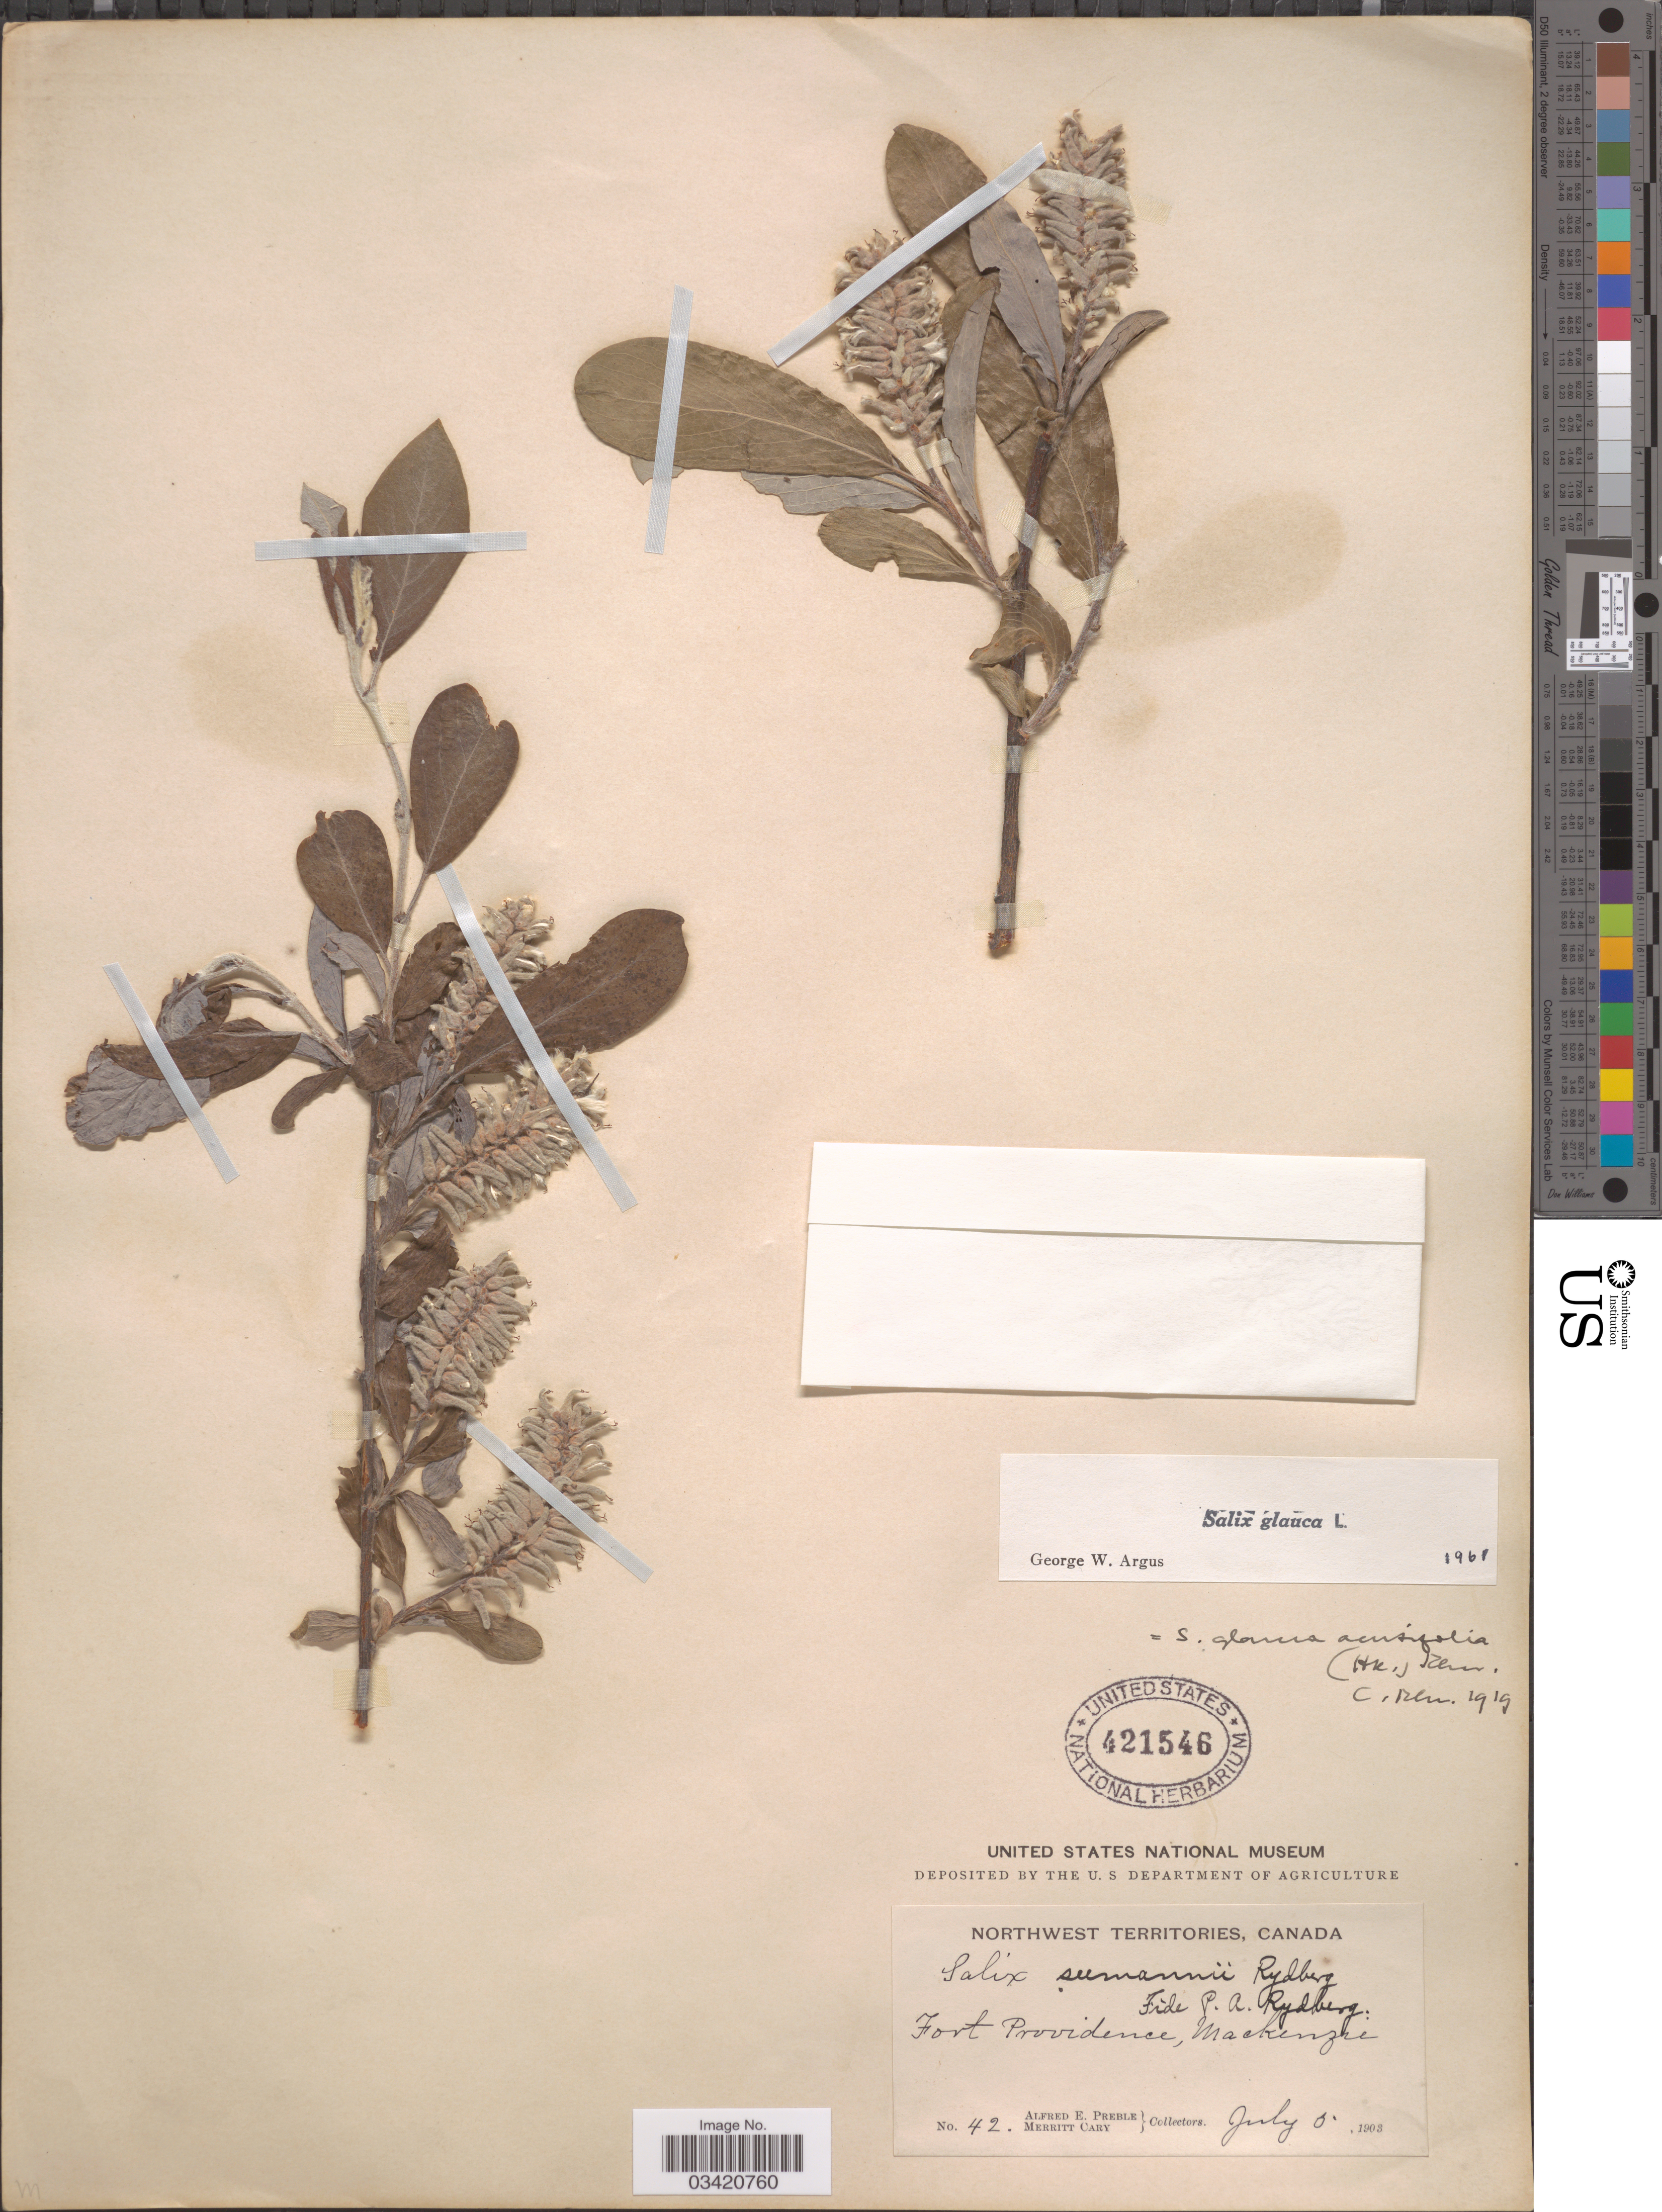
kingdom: Plantae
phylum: Tracheophyta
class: Magnoliopsida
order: Malpighiales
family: Salicaceae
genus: Salix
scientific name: Salix glauca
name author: L.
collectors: A. Preble & M. Cary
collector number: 42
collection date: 1903-07-05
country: Canada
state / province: Northwest Territories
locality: Fort Providence, Mackenzie.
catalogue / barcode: US 421546